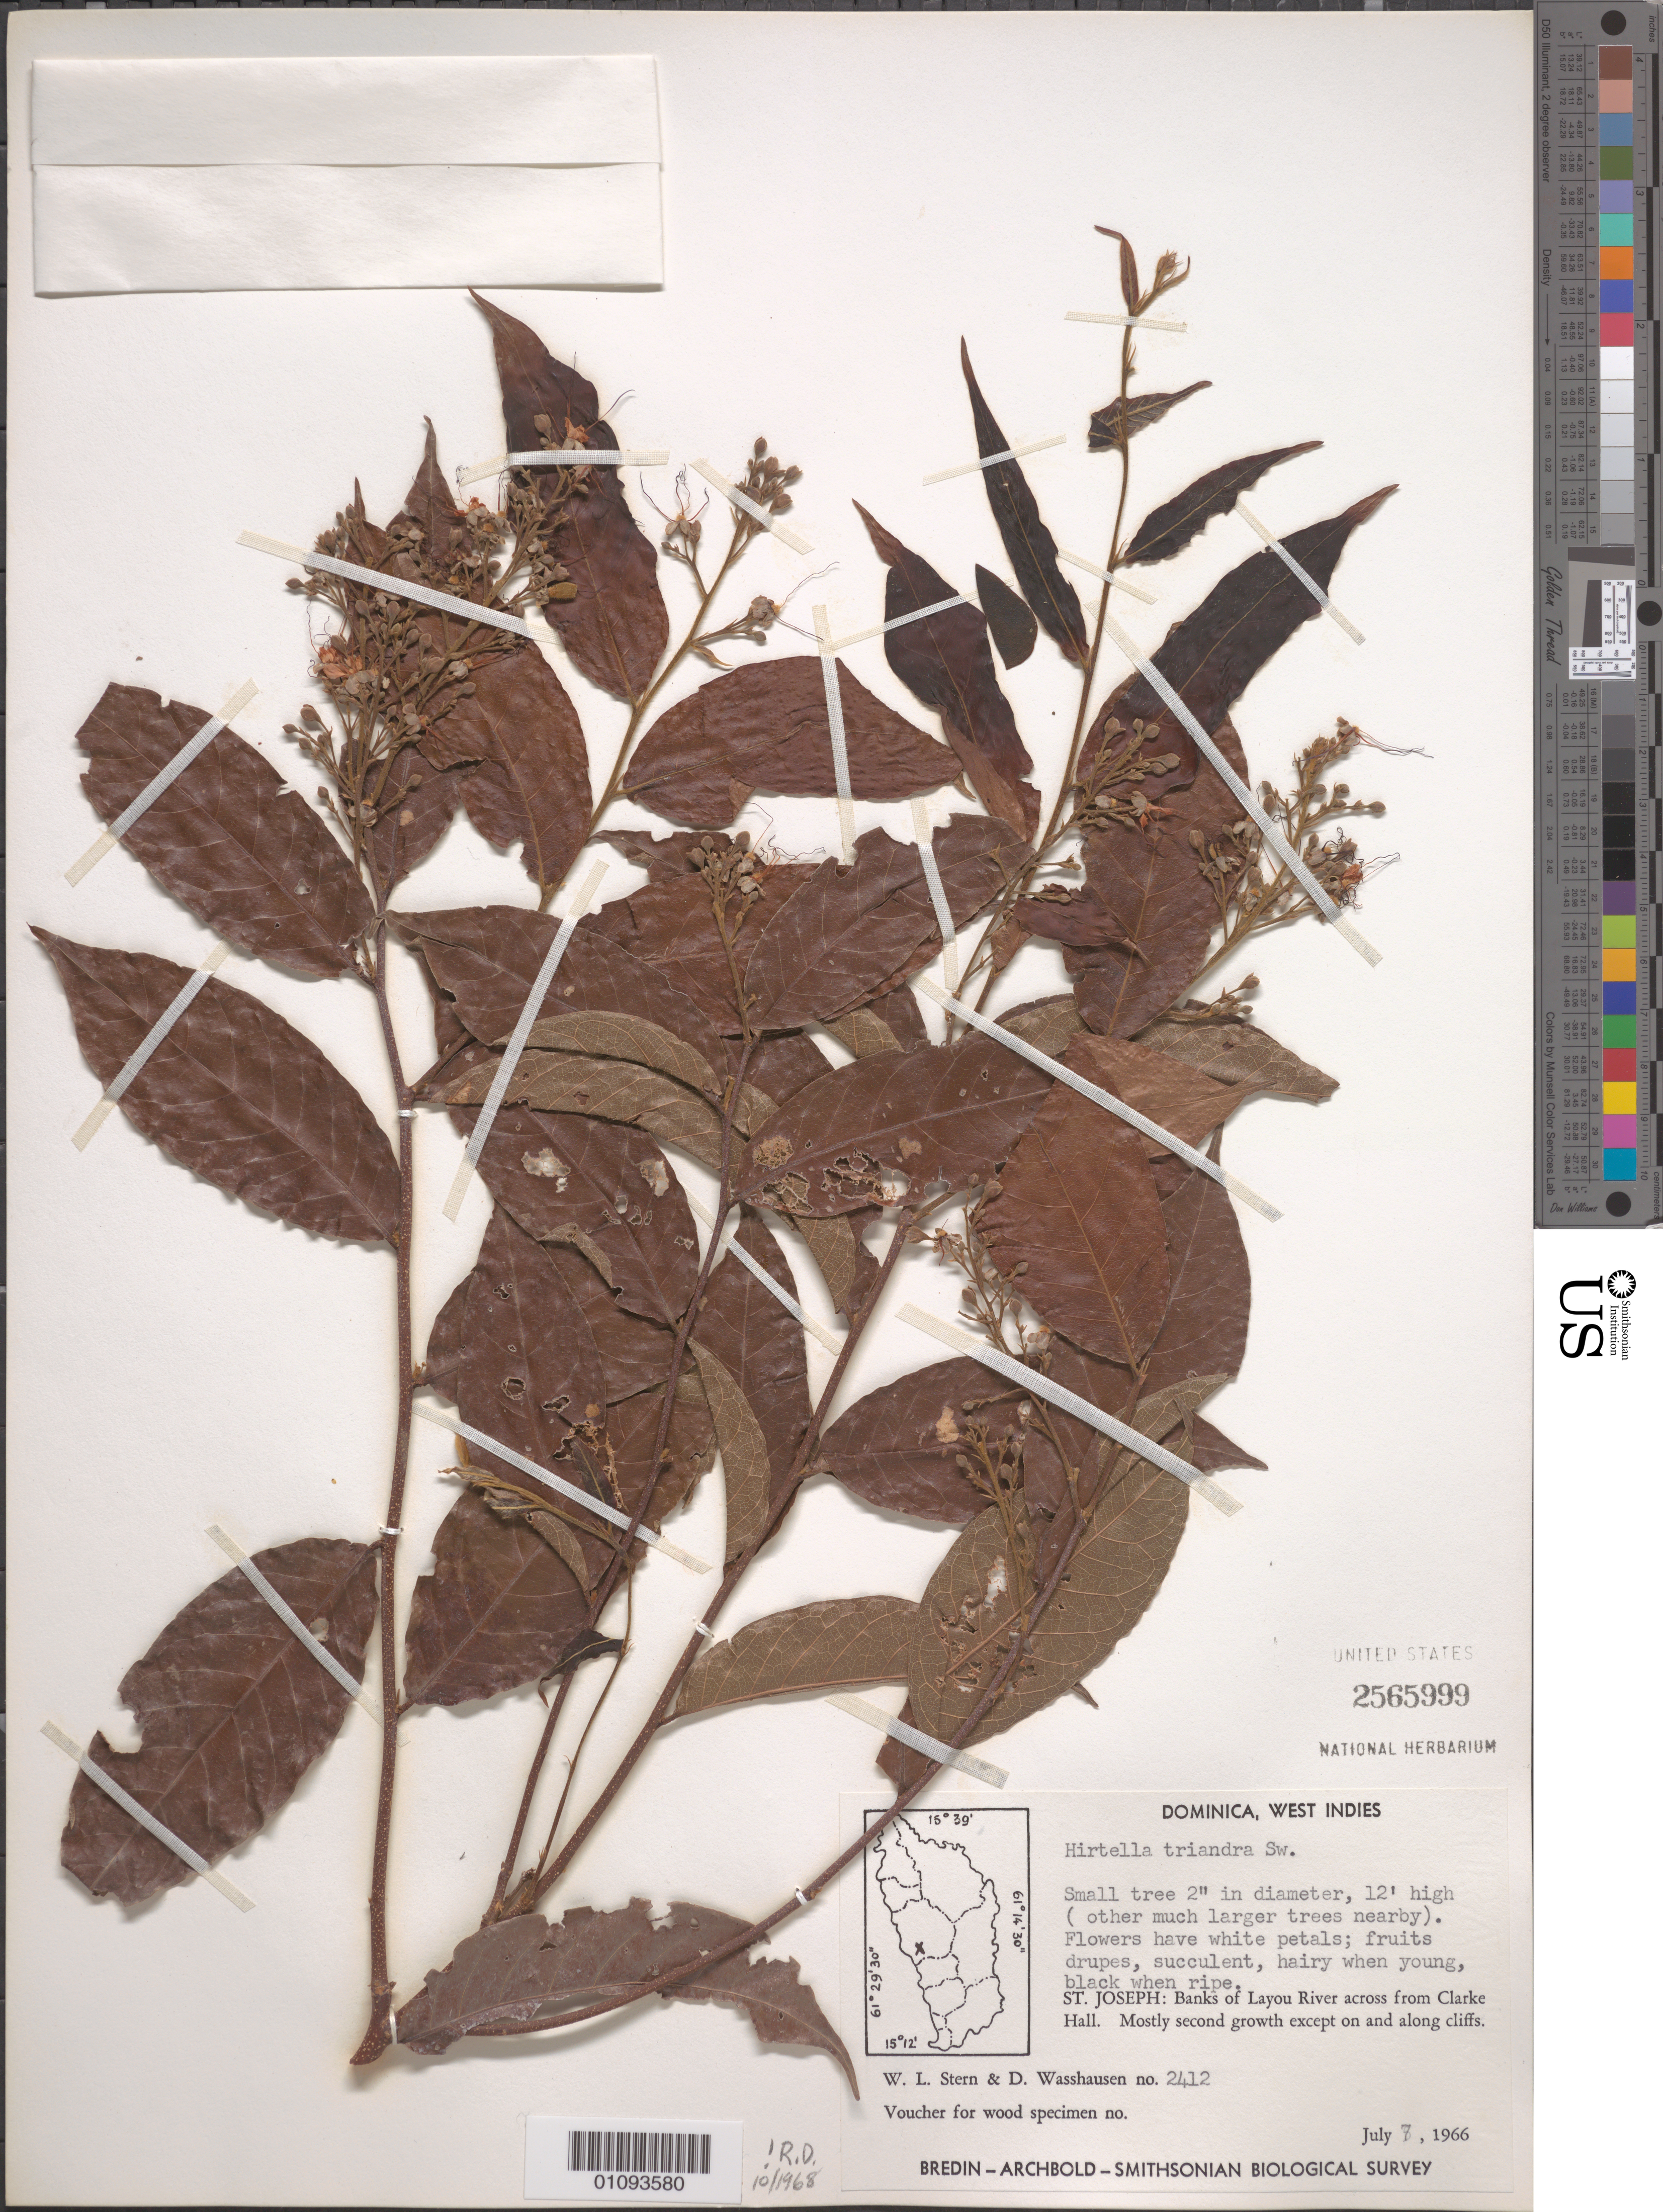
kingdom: Plantae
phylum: Tracheophyta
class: Magnoliopsida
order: Malpighiales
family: Chrysobalanaceae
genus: Hirtella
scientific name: Hirtella triandra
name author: Sw.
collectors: W. L. Stern & D. C. Wasshausen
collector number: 2412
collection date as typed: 07 Jul 1966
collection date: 1966-07-07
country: Dominica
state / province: St. Joseph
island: Dominica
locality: St.Joseph: Banks of Layou River across from Clarke Hall. Mostly second growth on and along cliffs.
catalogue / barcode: US 2565999